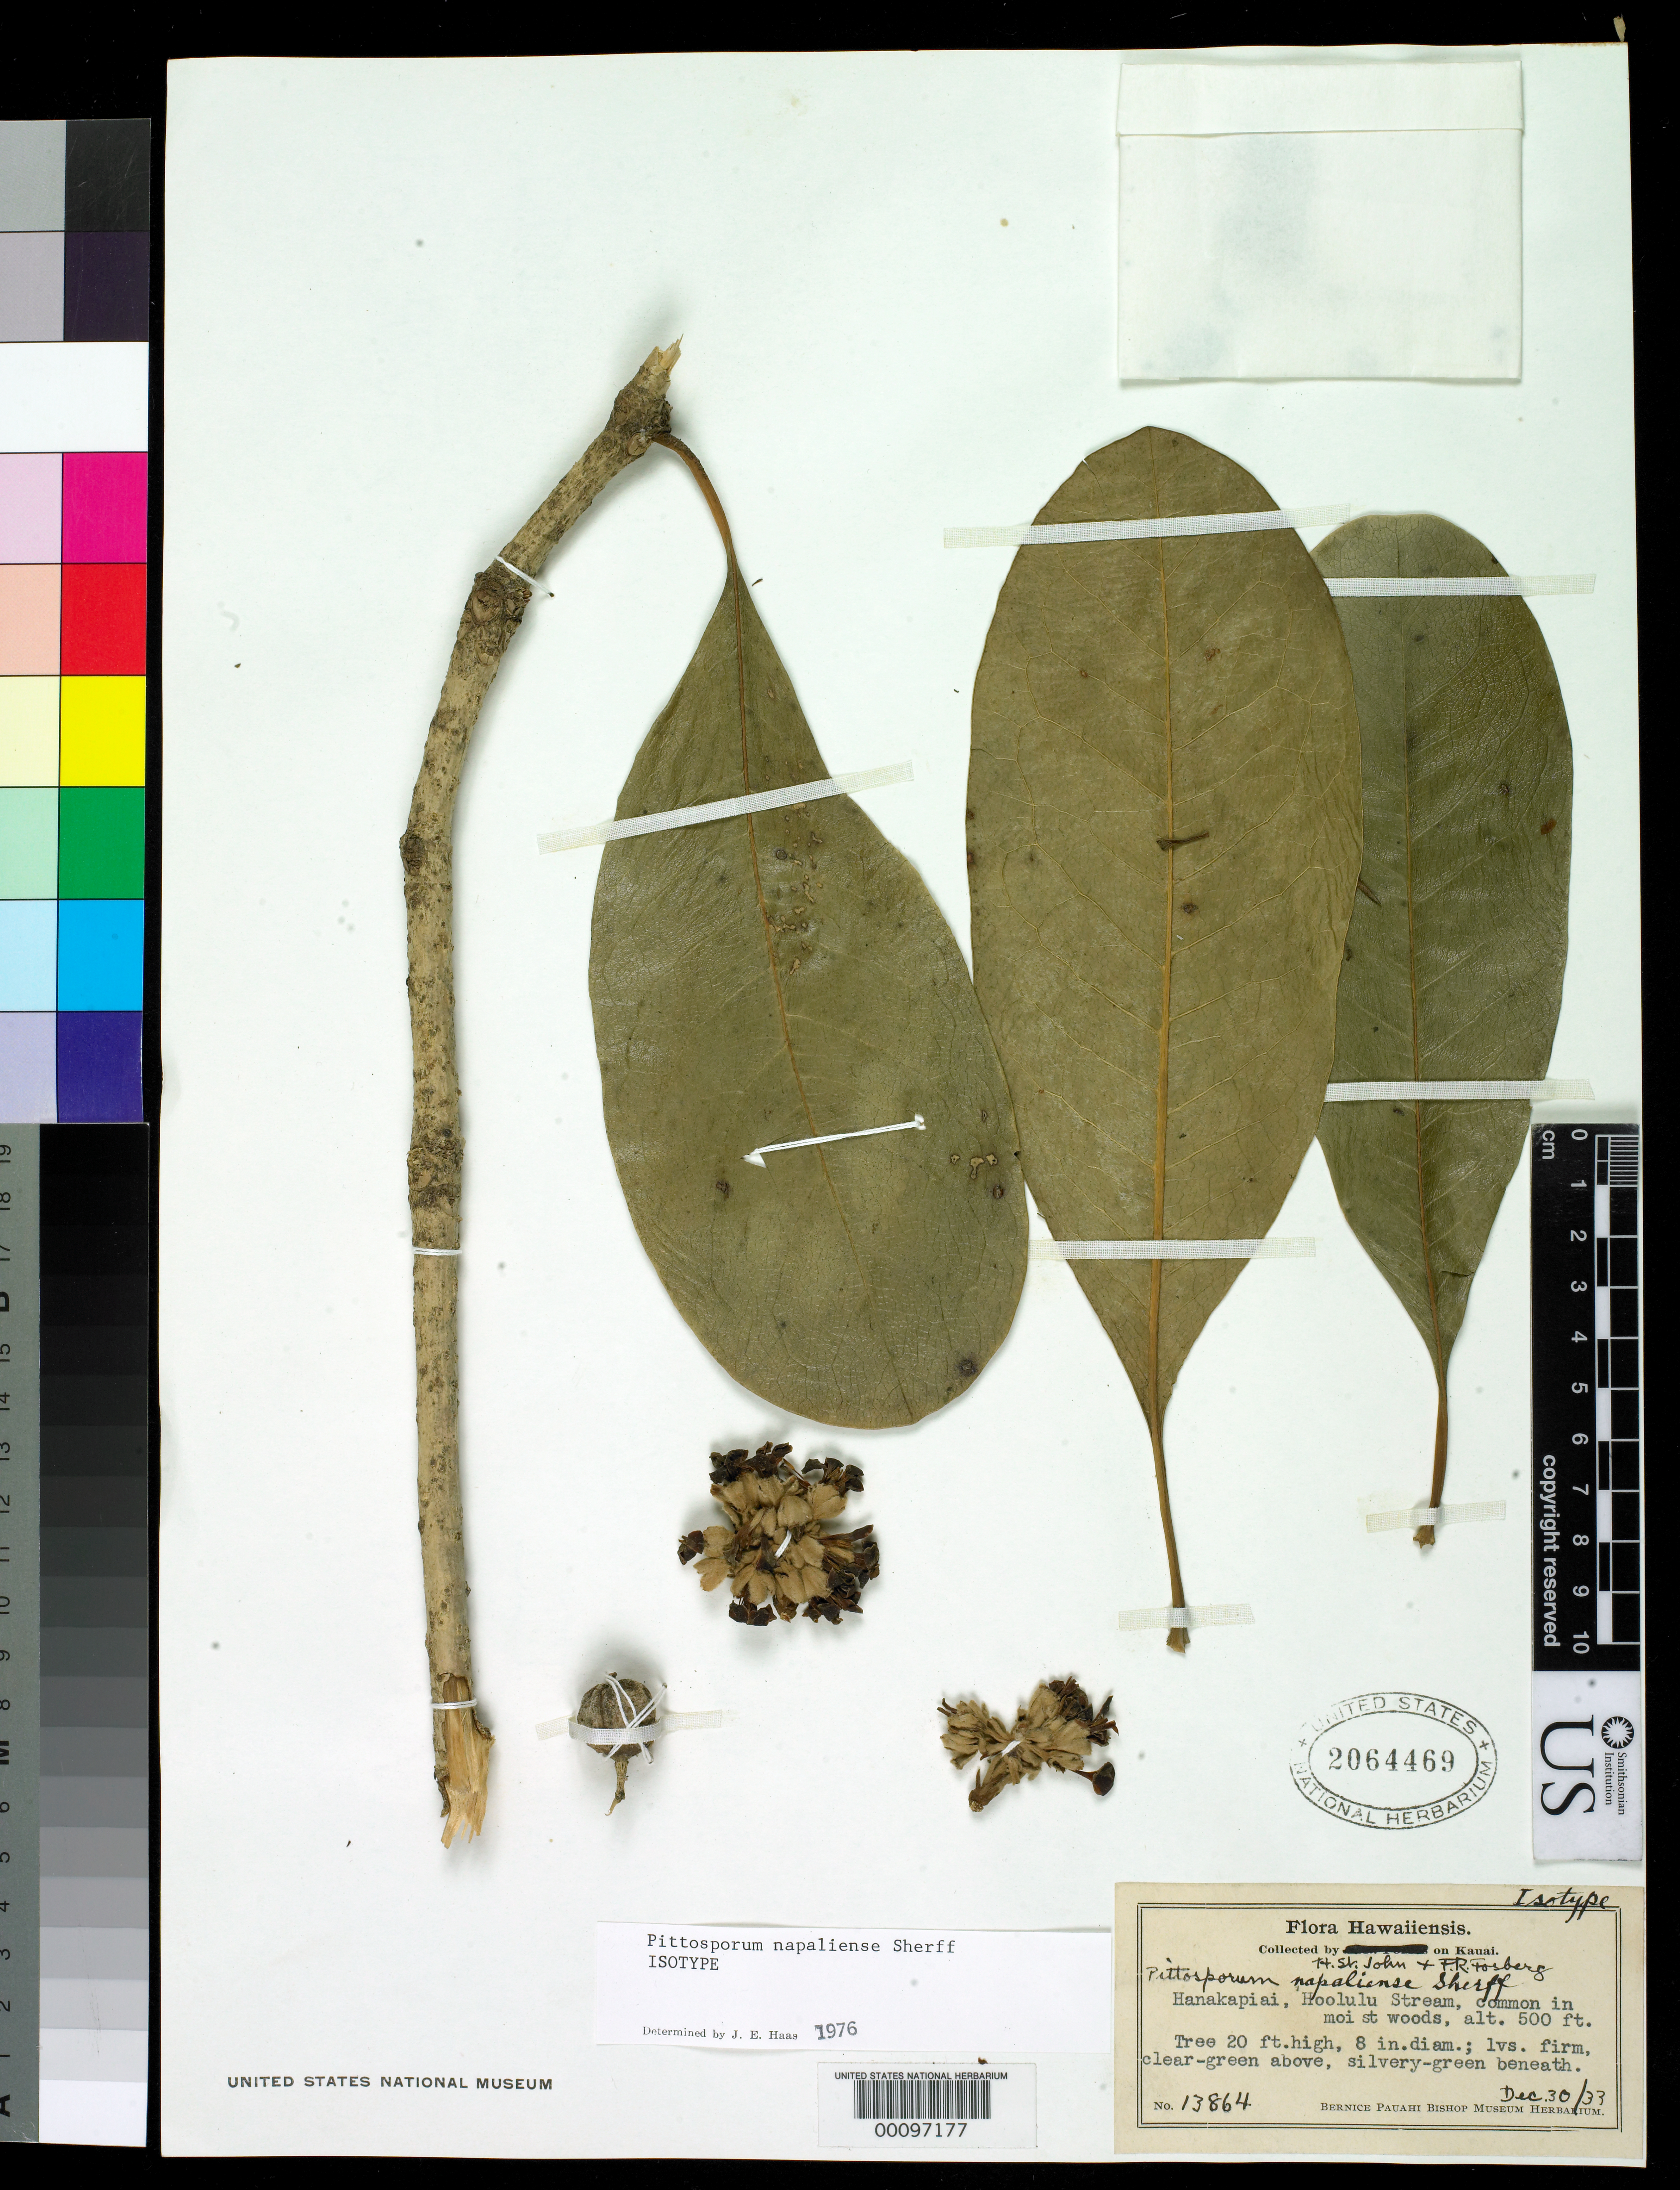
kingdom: Plantae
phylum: Tracheophyta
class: Magnoliopsida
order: Apiales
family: Pittosporaceae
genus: Pittosporum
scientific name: Pittosporum napaliense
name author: Sherff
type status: Isotype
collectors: H. St. John & F. R. Fosberg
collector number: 13864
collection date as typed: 30 Dec 1933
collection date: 1933-12-30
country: United States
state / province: Hawaii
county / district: Kauai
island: Kaua'i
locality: Hanakapiai, Hoolulu stream.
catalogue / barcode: US 2064469